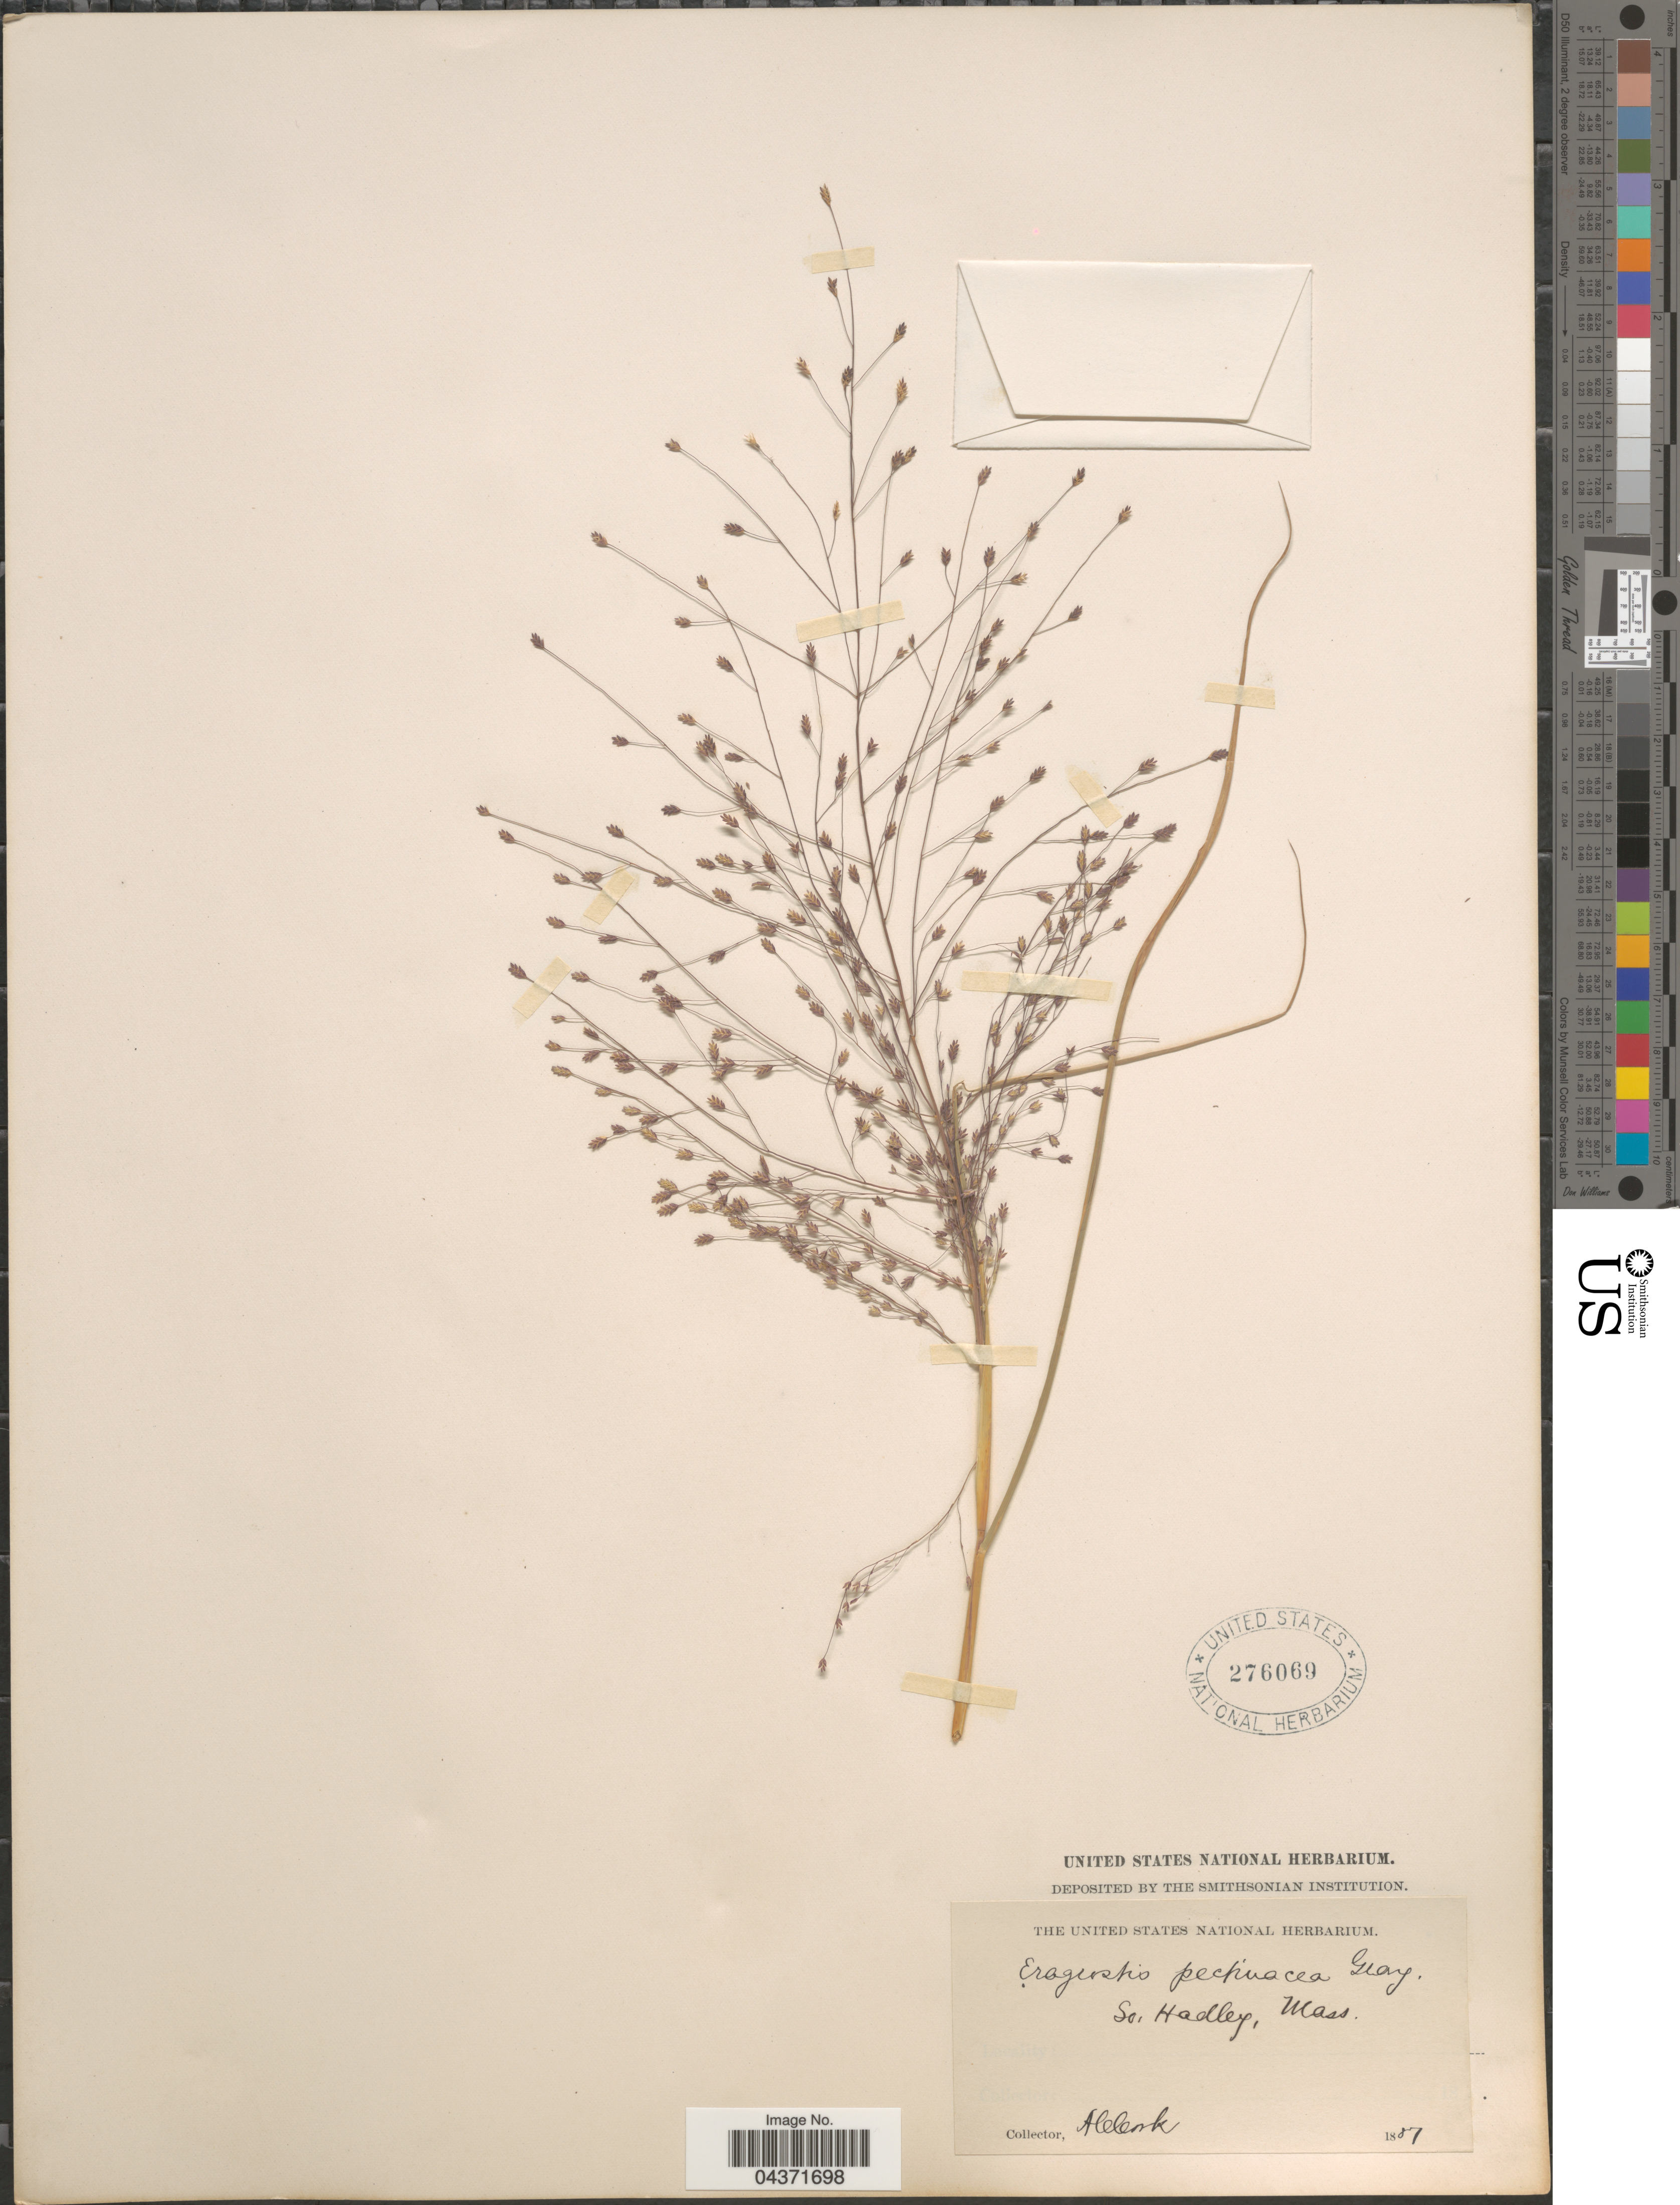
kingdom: Plantae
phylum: Tracheophyta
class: Liliopsida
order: Poales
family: Poaceae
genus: Eragrostis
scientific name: Eragrostis spectabilis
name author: (Pursh) Steud.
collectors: A. Cook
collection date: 1887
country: United States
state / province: Massachusetts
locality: So. Hadley.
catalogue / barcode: US 276069